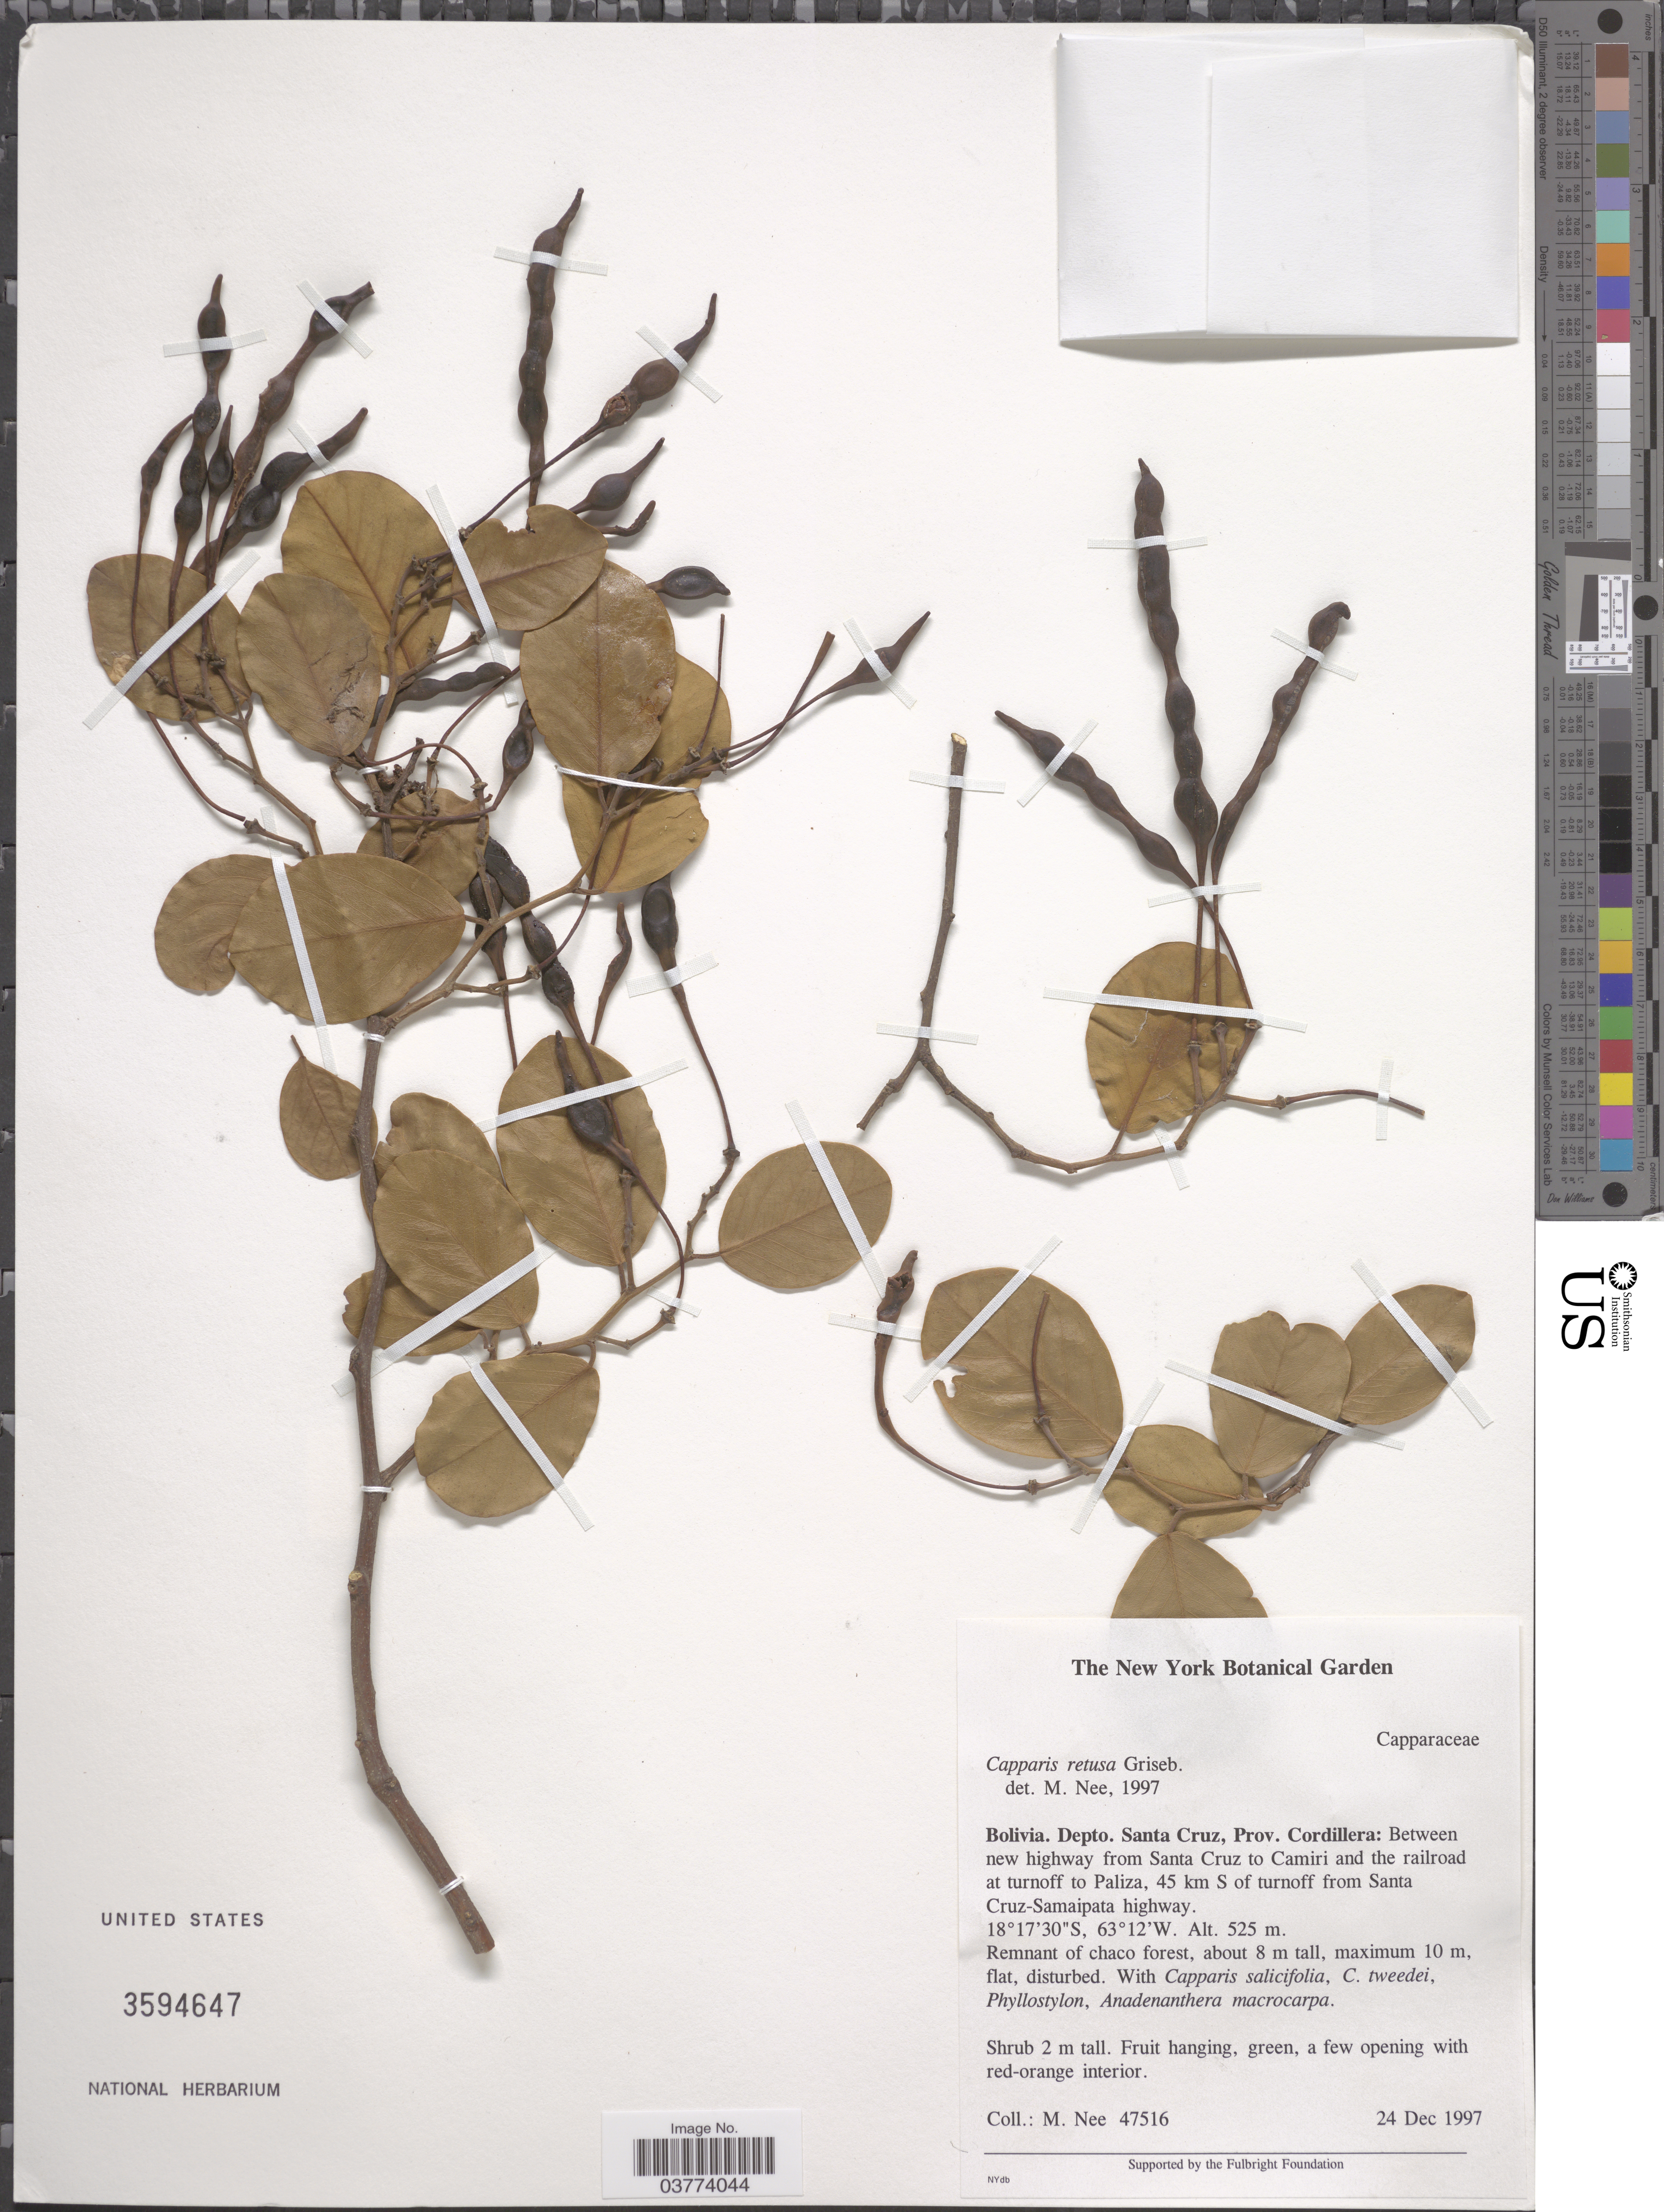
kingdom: Plantae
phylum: Tracheophyta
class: Magnoliopsida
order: Brassicales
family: Capparaceae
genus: Cynophalla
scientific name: Cynophalla retusa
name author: (Griseb.) Cornejo & Iltis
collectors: M. Nee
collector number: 47516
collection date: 1997-12-24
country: Bolivia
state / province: Santa Cruz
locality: Depto. Santa Cruz, Prov. Cordillera: Between new highway from Santa Cruz to Camiri and the railroad at turnoff to Paliza, 45 km S of turnoff from Santa Cruz-Samaipata highway.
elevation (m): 525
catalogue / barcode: US 3594647